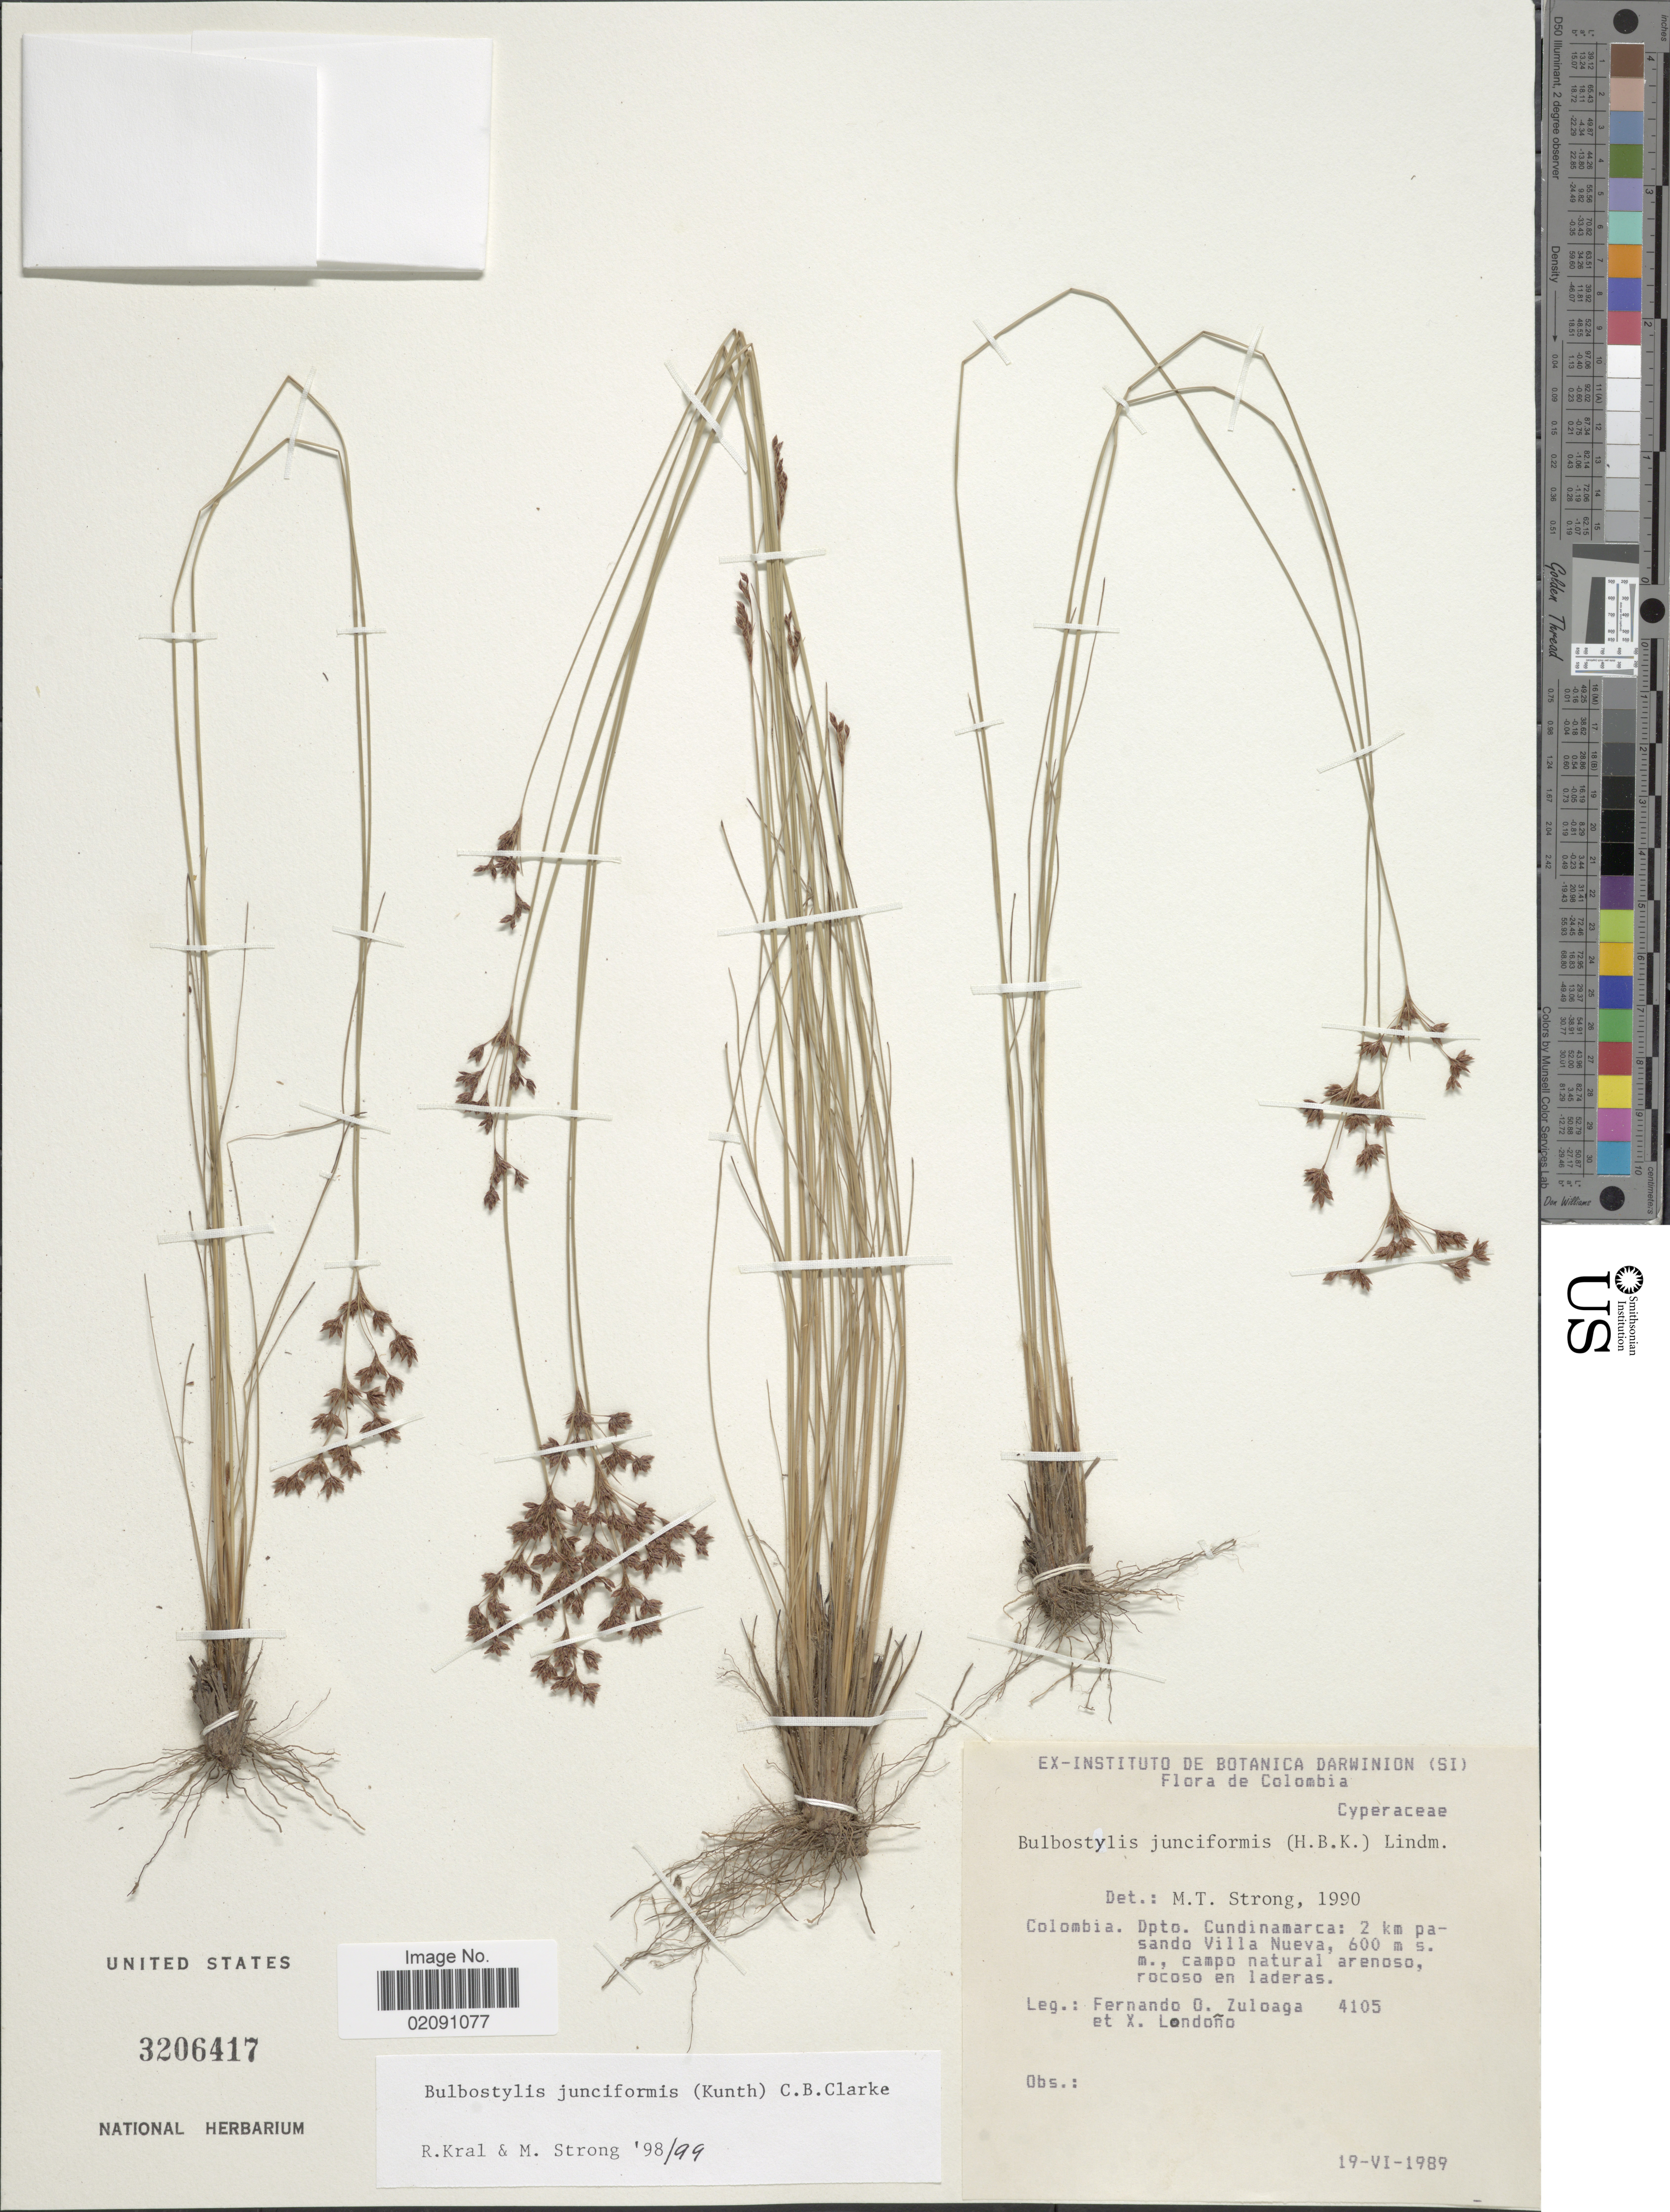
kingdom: Plantae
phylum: Tracheophyta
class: Liliopsida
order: Poales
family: Cyperaceae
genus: Bulbostylis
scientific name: Bulbostylis junciformis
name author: (Kunth) C.B. Clarke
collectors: F. O. Zuloaga & X. Londoño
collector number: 4105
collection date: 1989-06-19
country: Colombia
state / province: Cundinamarca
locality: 2 km pasando Villa Nuevo, campo natural arenoso, rocoso en laderas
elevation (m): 600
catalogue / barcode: US 3206417